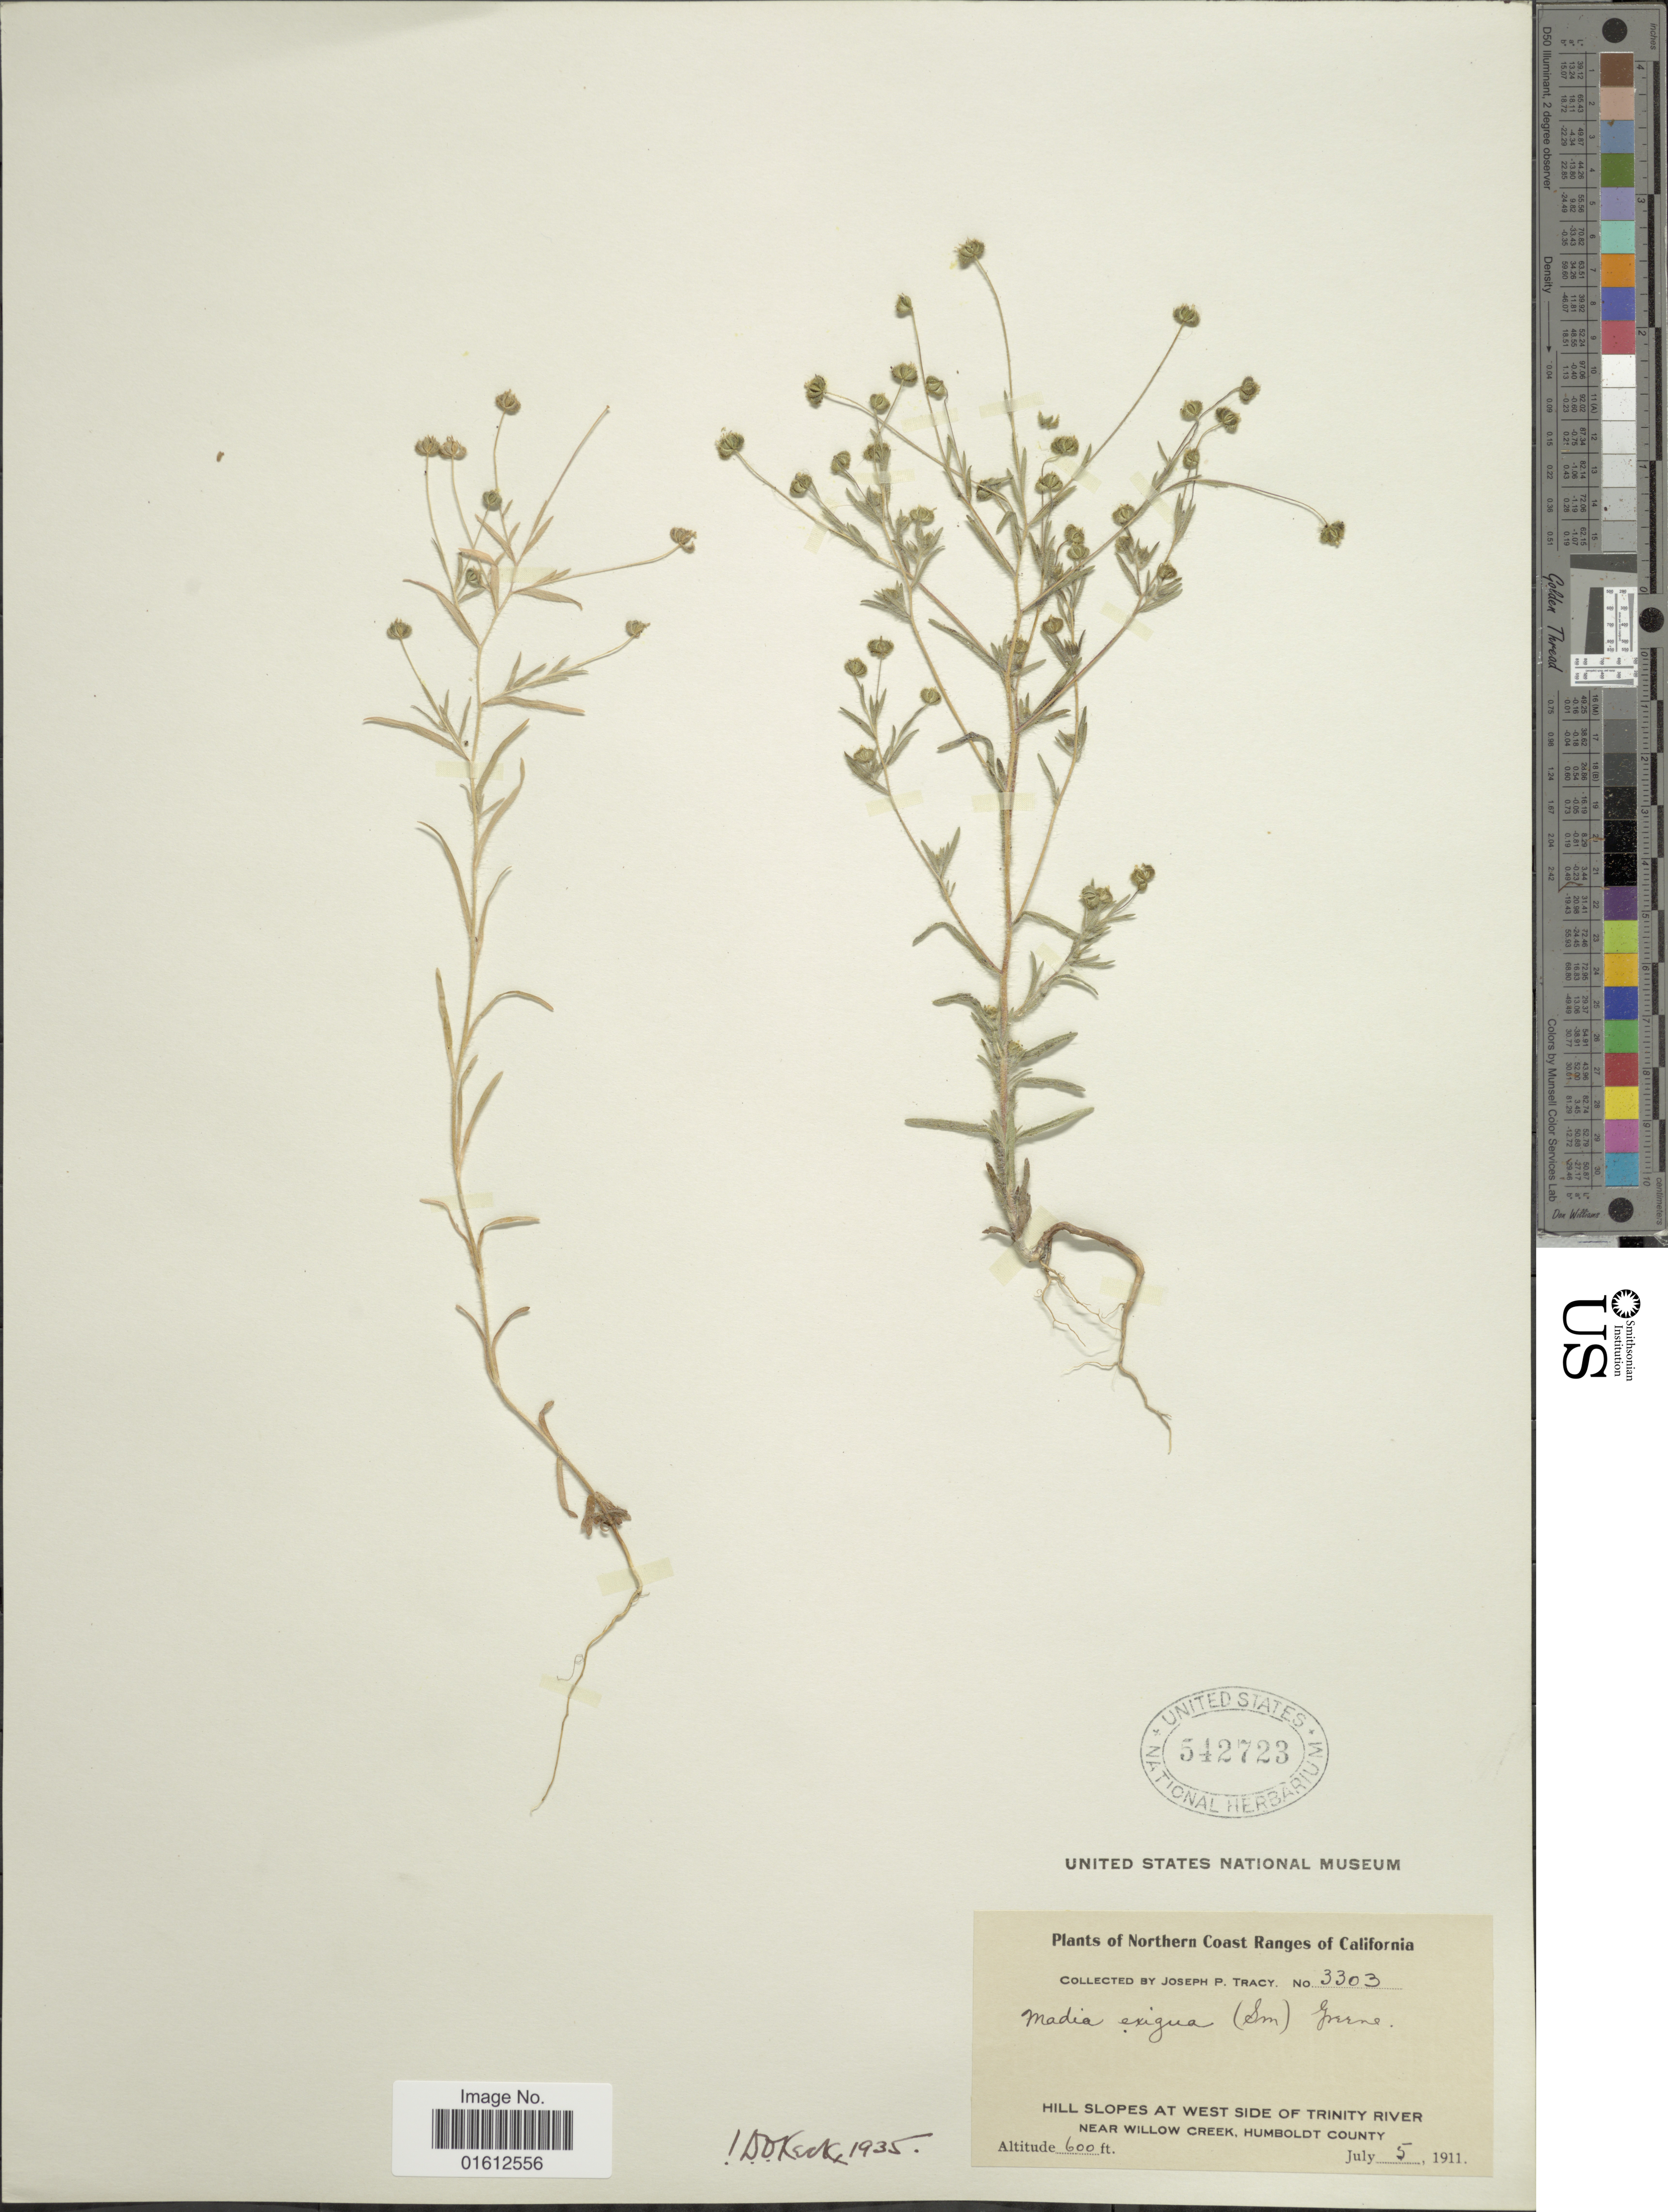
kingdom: Plantae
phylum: Tracheophyta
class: Magnoliopsida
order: Asterales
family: Asteraceae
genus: Madia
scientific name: Madia exigua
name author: (Sm.) A. Gray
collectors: J. Tracy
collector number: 3303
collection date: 1911-07-05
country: United States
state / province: California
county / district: Humboldt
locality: Northern Coast Ranges of California. Hill slopes at West side of Trinity River near Willow Creek, Humboldt County.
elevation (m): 183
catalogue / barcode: US 542723